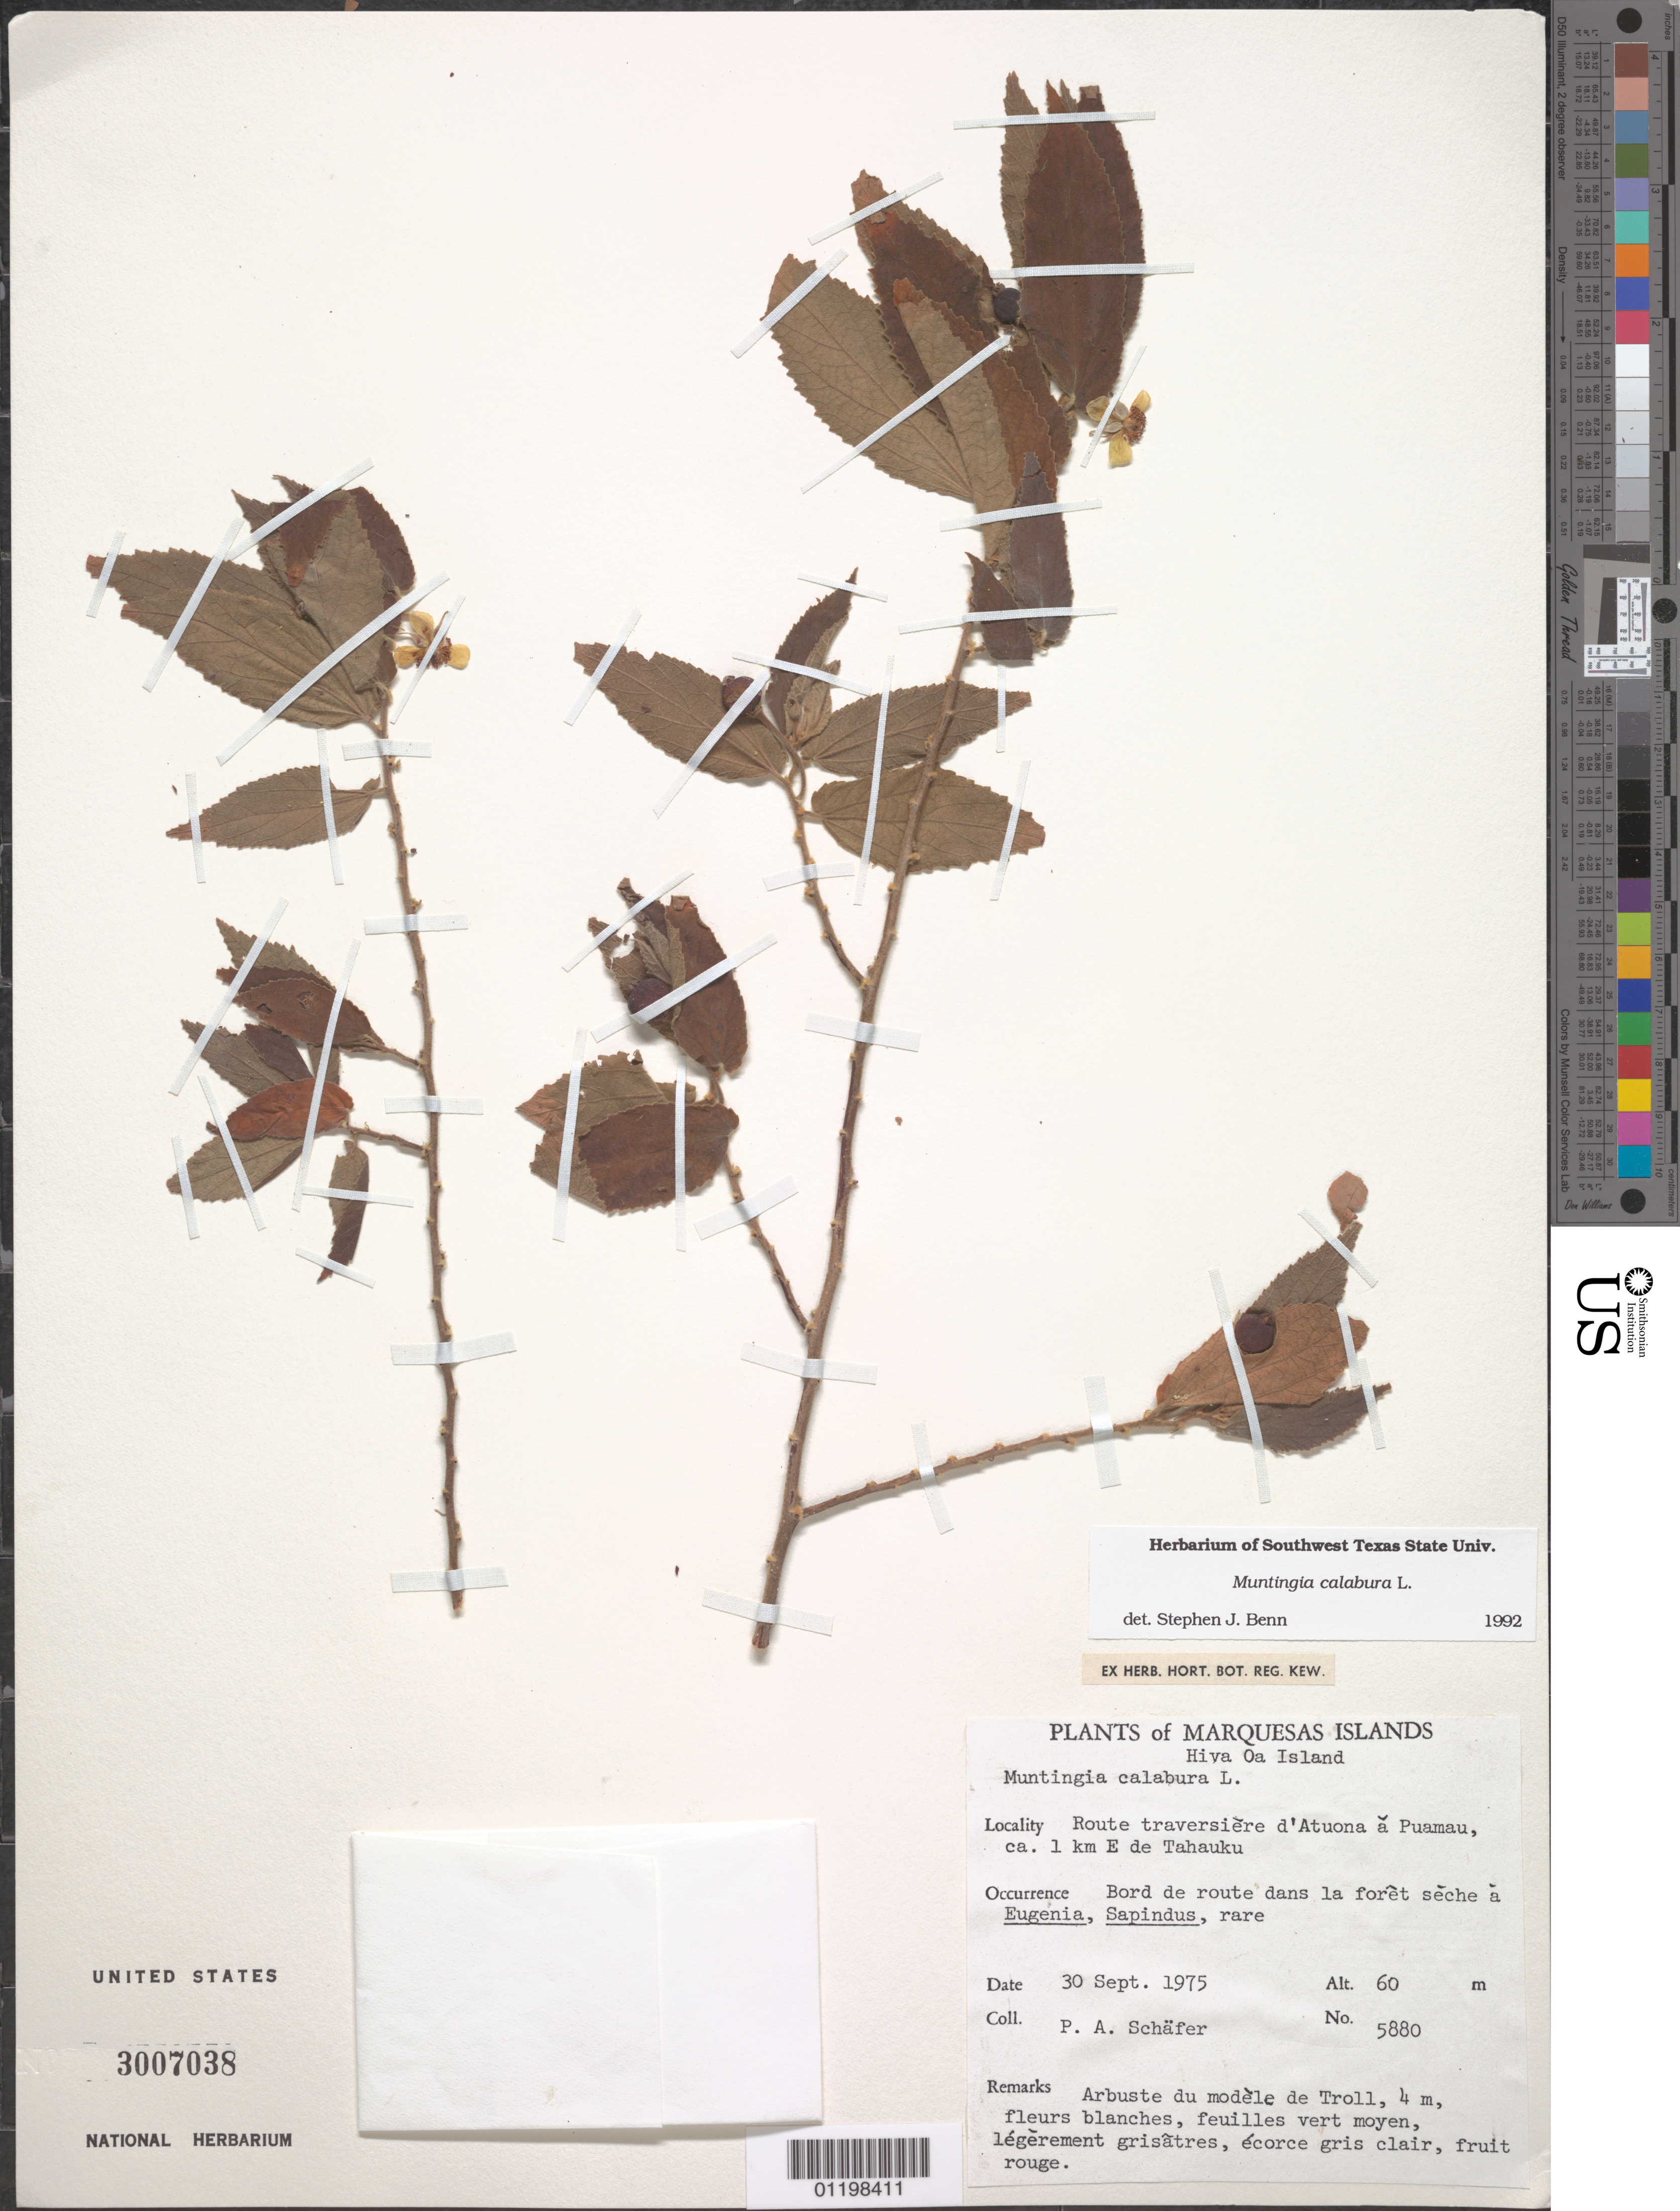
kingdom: Plantae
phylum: Tracheophyta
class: Magnoliopsida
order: Malvales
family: Muntingiaceae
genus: Muntingia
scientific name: Muntingia calabura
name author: L.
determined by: Wagner, W. L., (BOT), Smithsonian Institution - National Museum of Natural History (UNITED STATES)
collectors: P. A. Schäfer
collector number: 5880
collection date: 1975-09-30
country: French Polynesia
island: Hiva Oa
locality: route traversière d'Atuona à Puamau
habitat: c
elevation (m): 60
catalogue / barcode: US 3007038